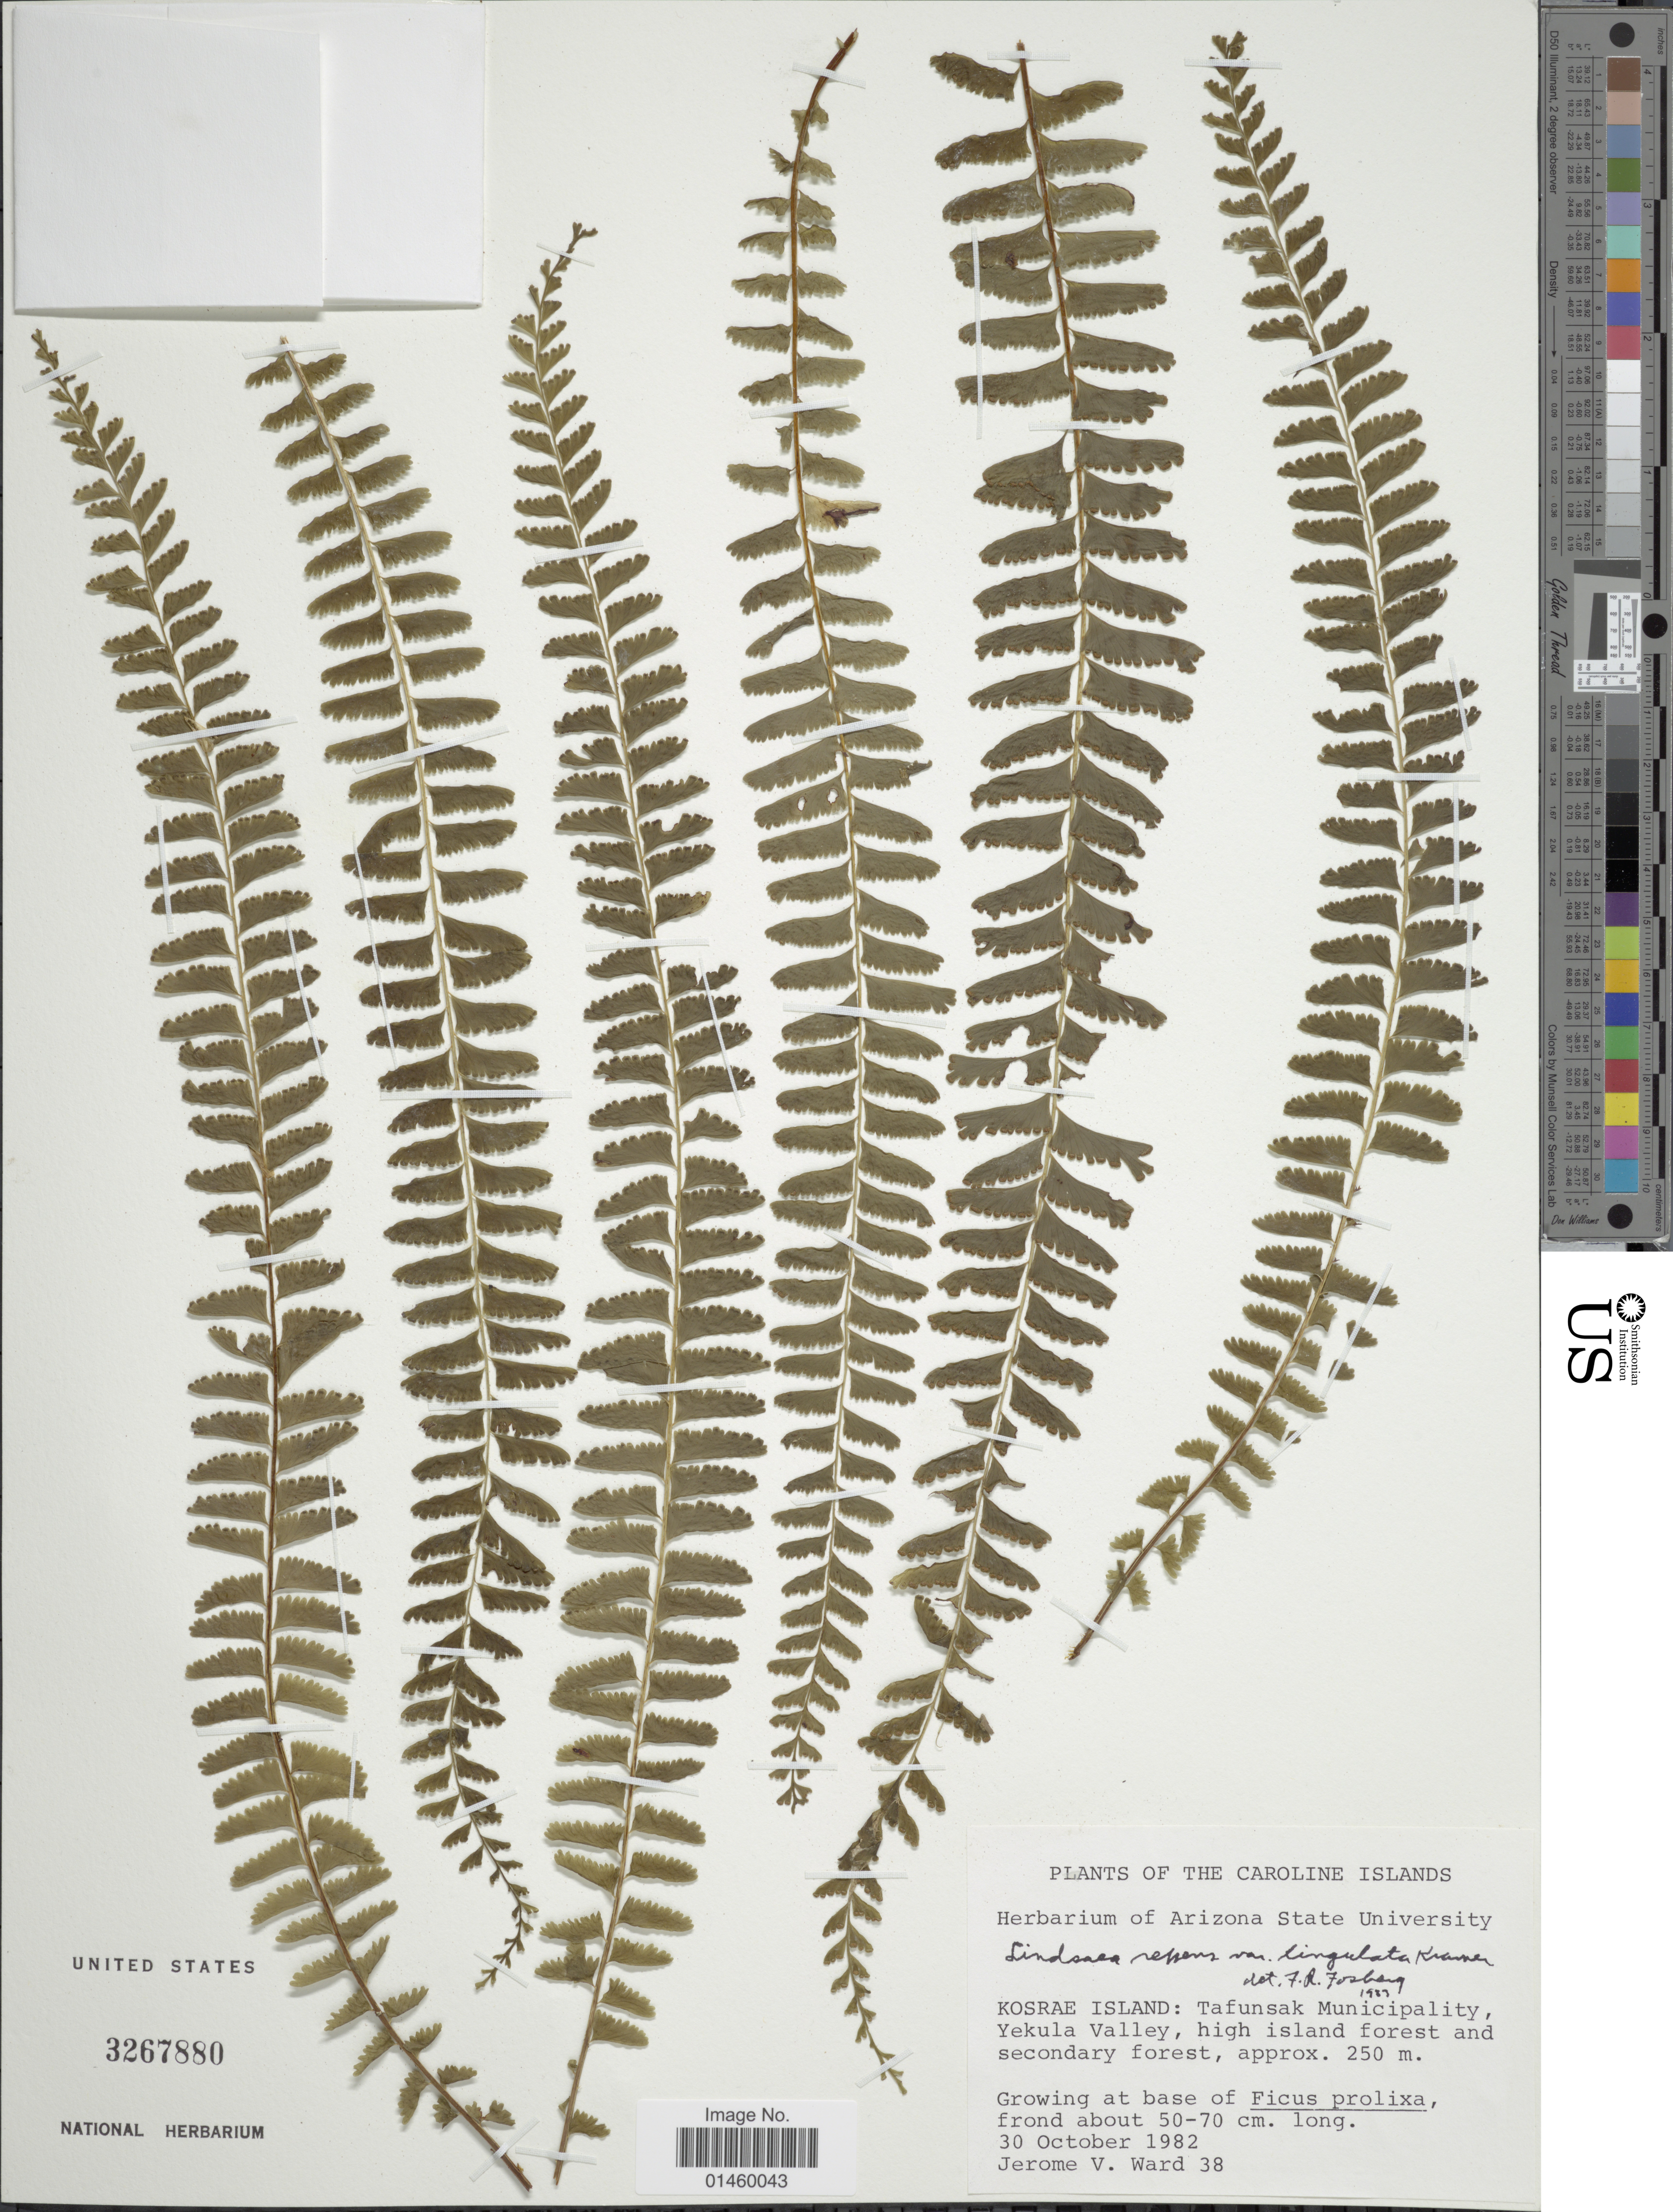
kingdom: Plantae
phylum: Tracheophyta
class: Polypodiopsida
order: Polypodiales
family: Lindsaeaceae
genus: Lindsaea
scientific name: Lindsaea repens var. lingulata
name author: K.U. Kramer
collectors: J. V. Ward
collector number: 38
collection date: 1982-10-30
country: Micronesia, Federated States of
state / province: Kosrae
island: Kosrae [Kusaie]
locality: The Caroline Islands. Kosrae Island: Tafunsak Municipality, Yekula Valley.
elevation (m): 250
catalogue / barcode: US 3267880